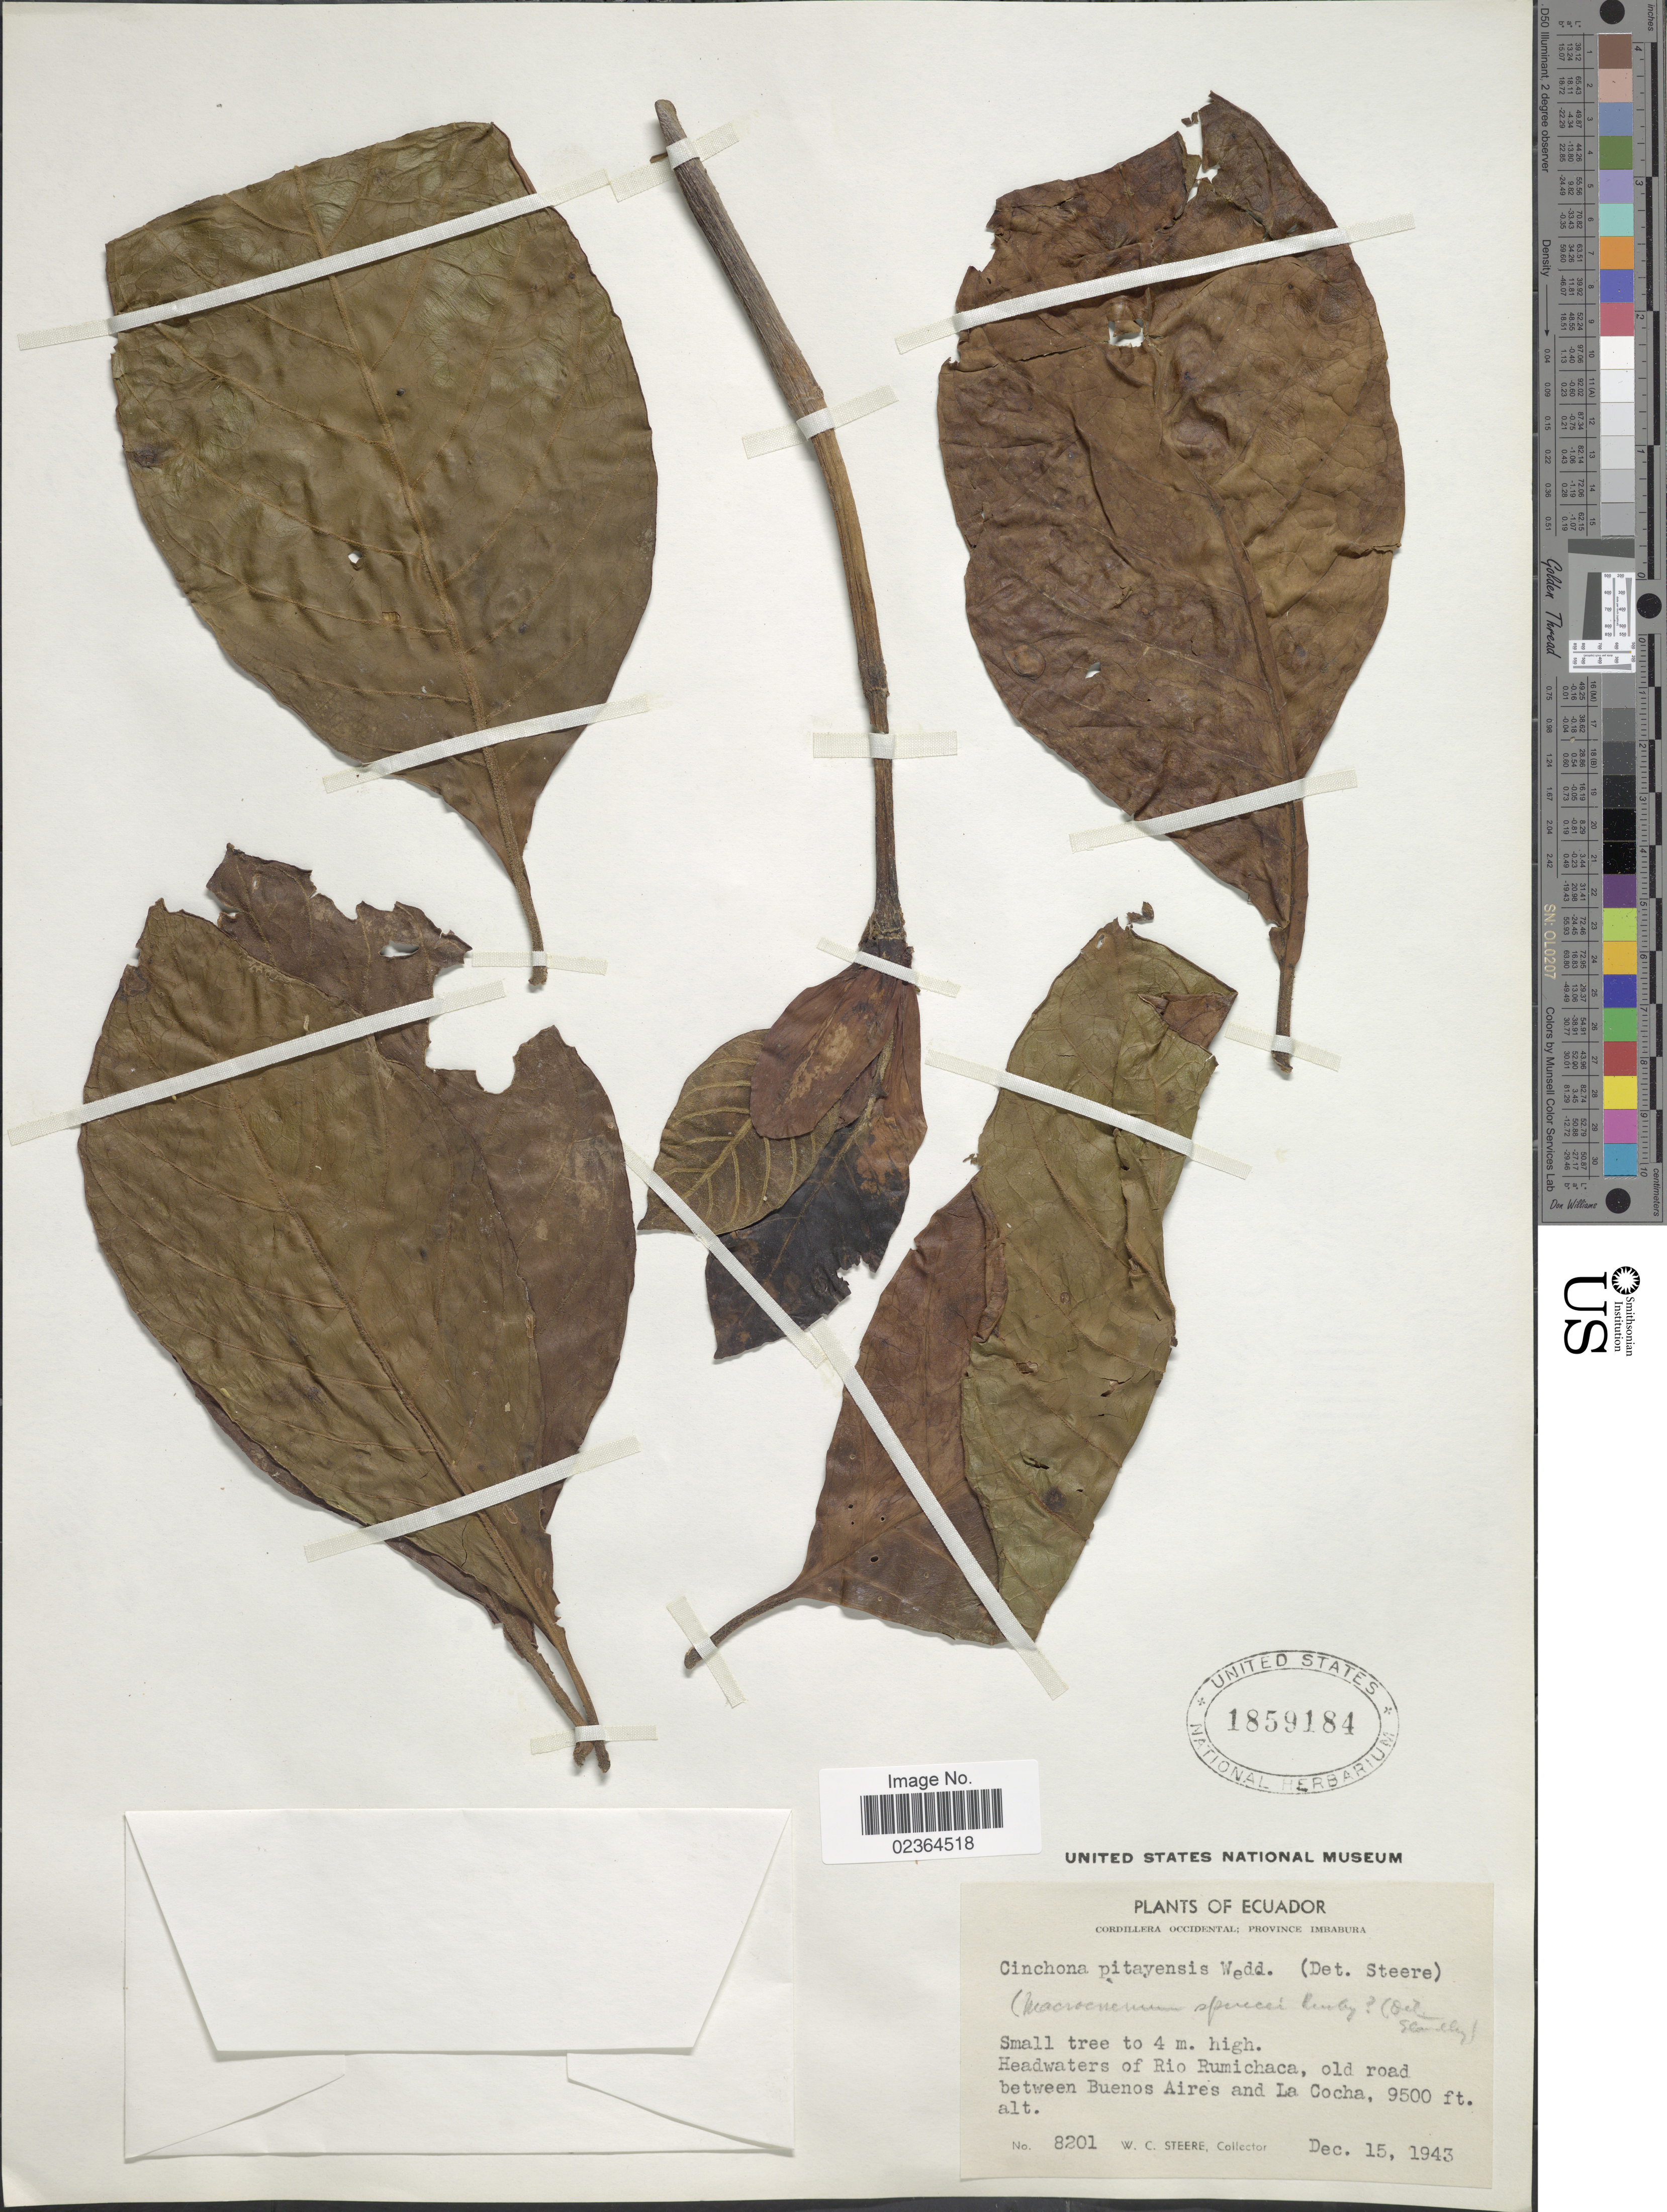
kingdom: Plantae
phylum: Tracheophyta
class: Magnoliopsida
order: Gentianales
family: Rubiaceae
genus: Cinchona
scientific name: Cinchona pitayensis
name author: Wedd.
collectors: W. C. Steere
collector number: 8201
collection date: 1943-12-15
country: Ecuador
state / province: Imbabura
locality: Cordillera Occidental: Province Imbabura, Headwaters of Rio Rumichaca, old road between Buenos Aires and La Cocha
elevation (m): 2896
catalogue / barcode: US 1859184